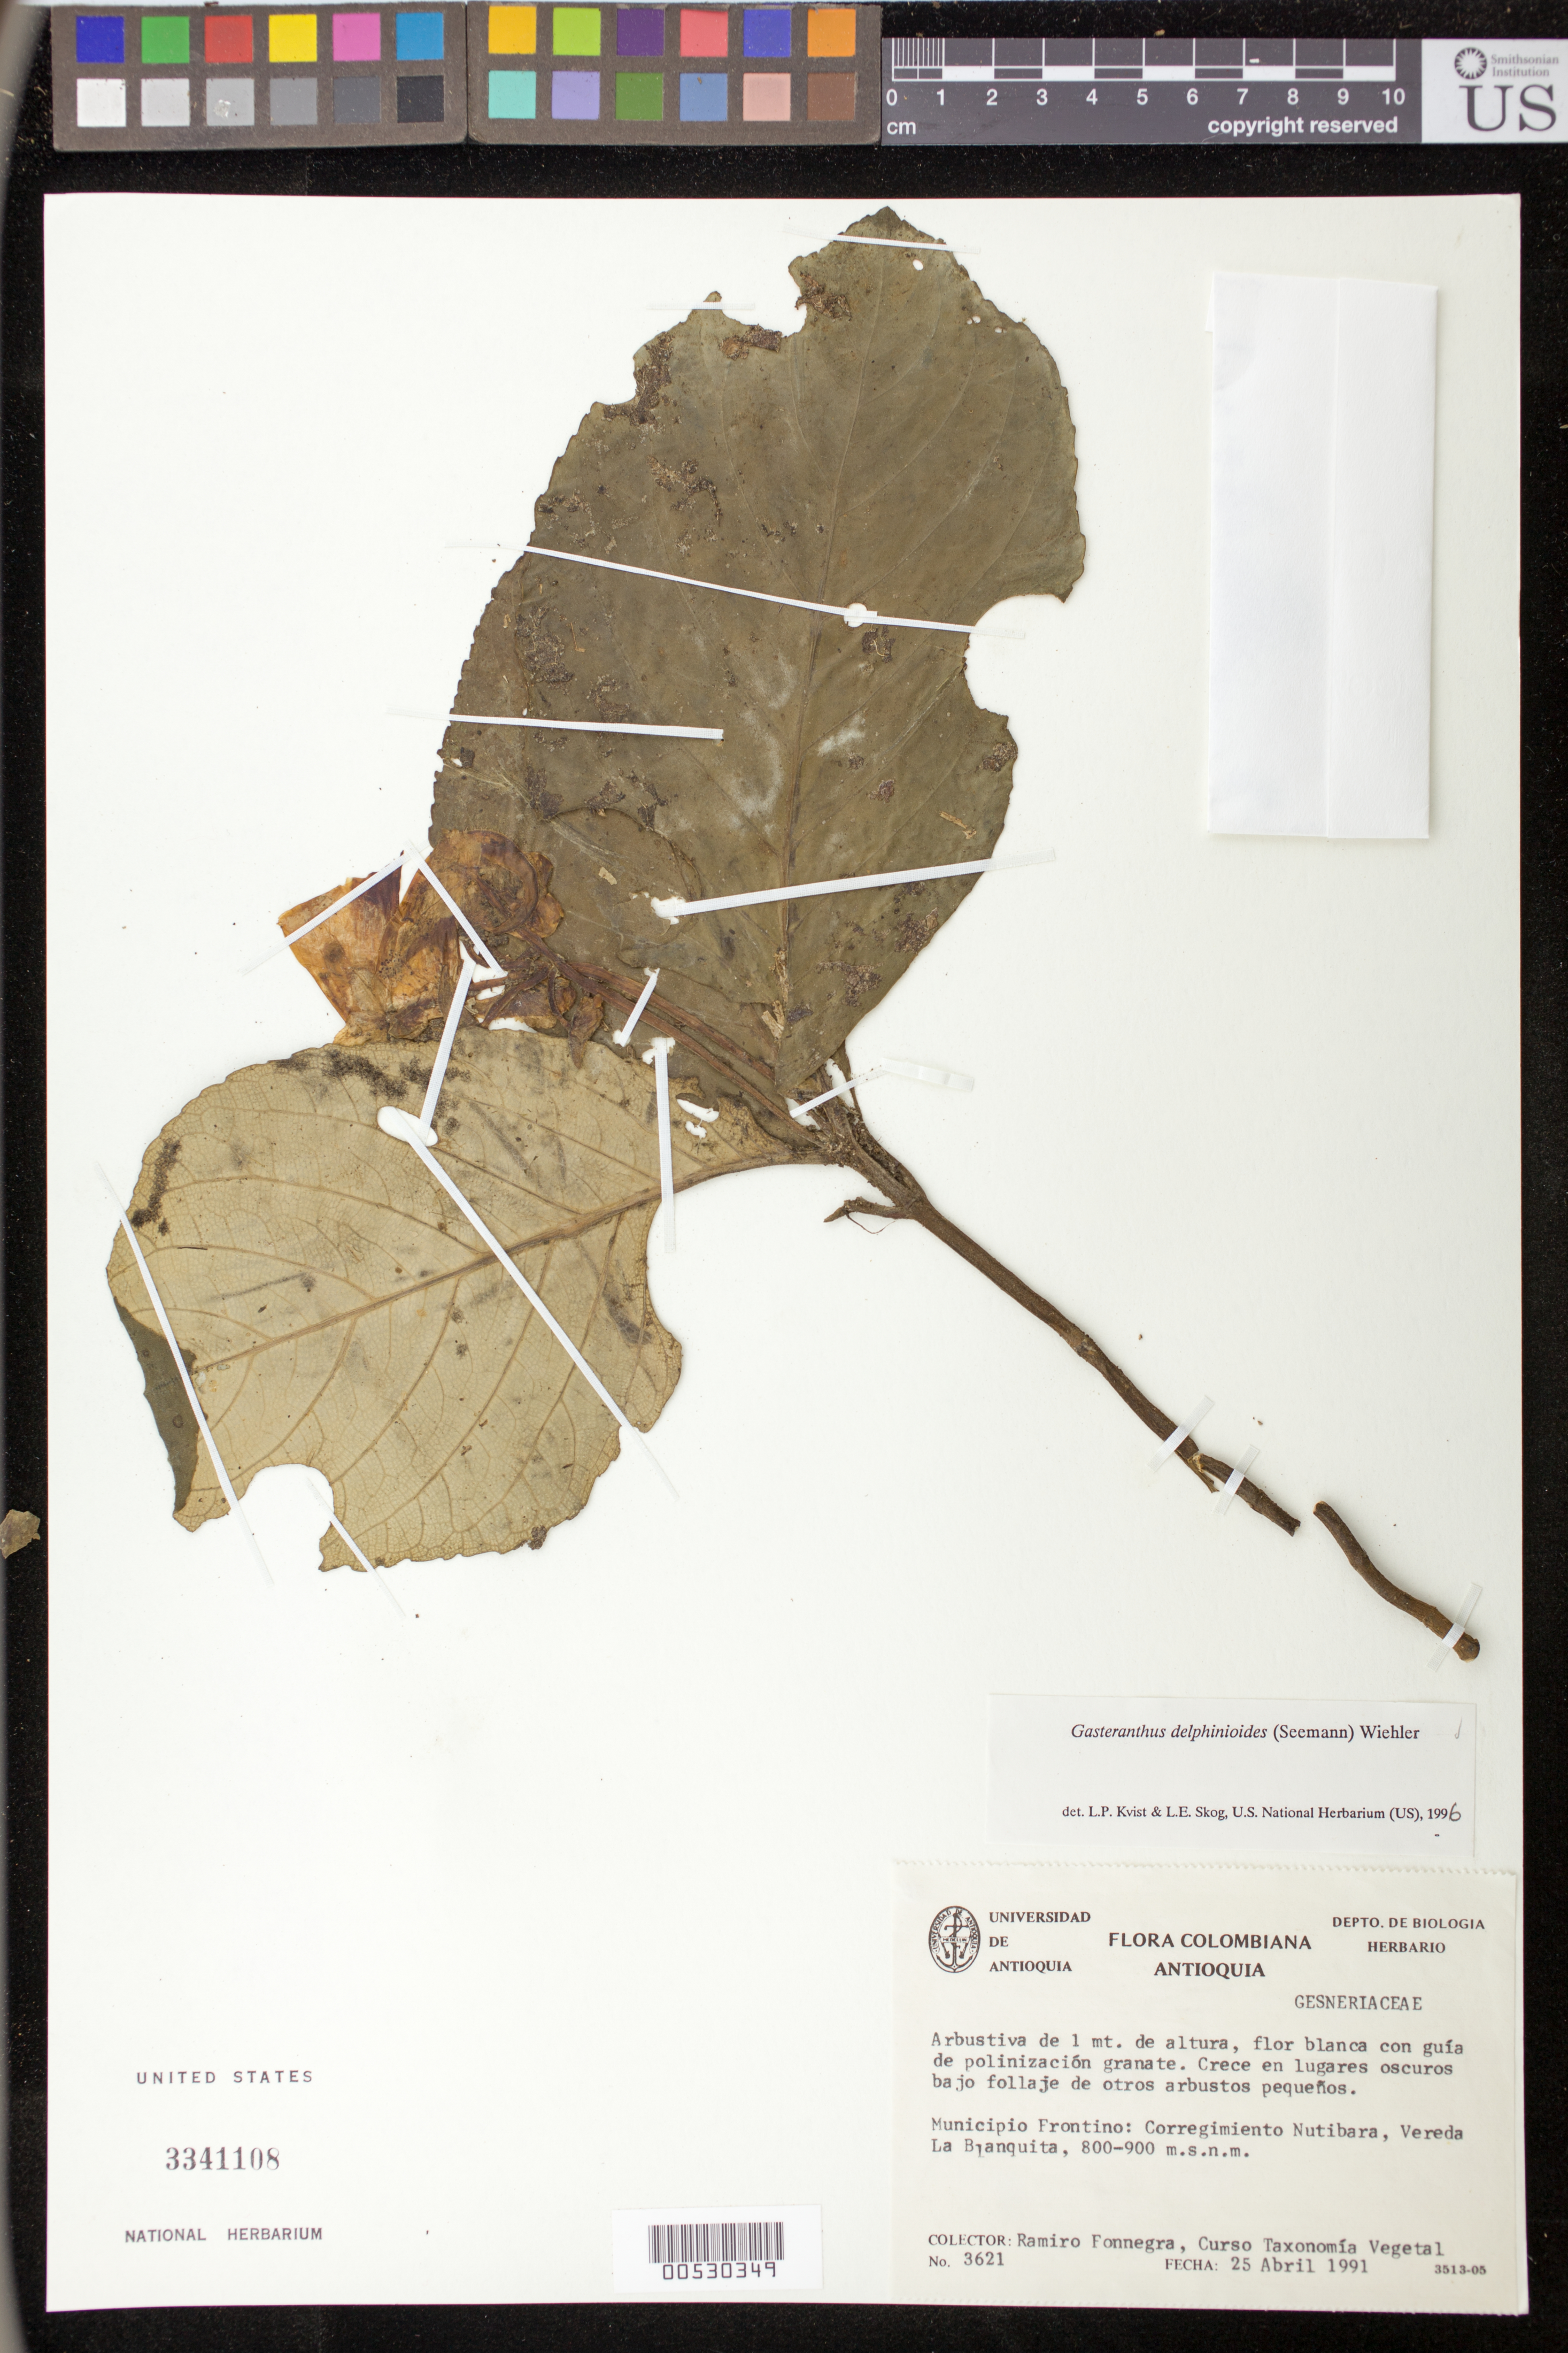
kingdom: Plantae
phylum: Tracheophyta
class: Magnoliopsida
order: Lamiales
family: Gesneriaceae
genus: Gasteranthus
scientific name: Gasteranthus delphinioides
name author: (Seem.) Wiehler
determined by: Skog, Laurence E.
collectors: R. Fonnegra G. & Curso taxonomía vegetal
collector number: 3621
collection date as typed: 25 Apr 1991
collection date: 1991-04-25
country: Colombia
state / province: Antioquia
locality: Mpio. Frontino: Corregimiento Nutibara, Vereda La Blanquita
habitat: Crece en lugares oscuros bajo follaje de otros arbustos pequeños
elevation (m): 800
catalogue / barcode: US 3341108